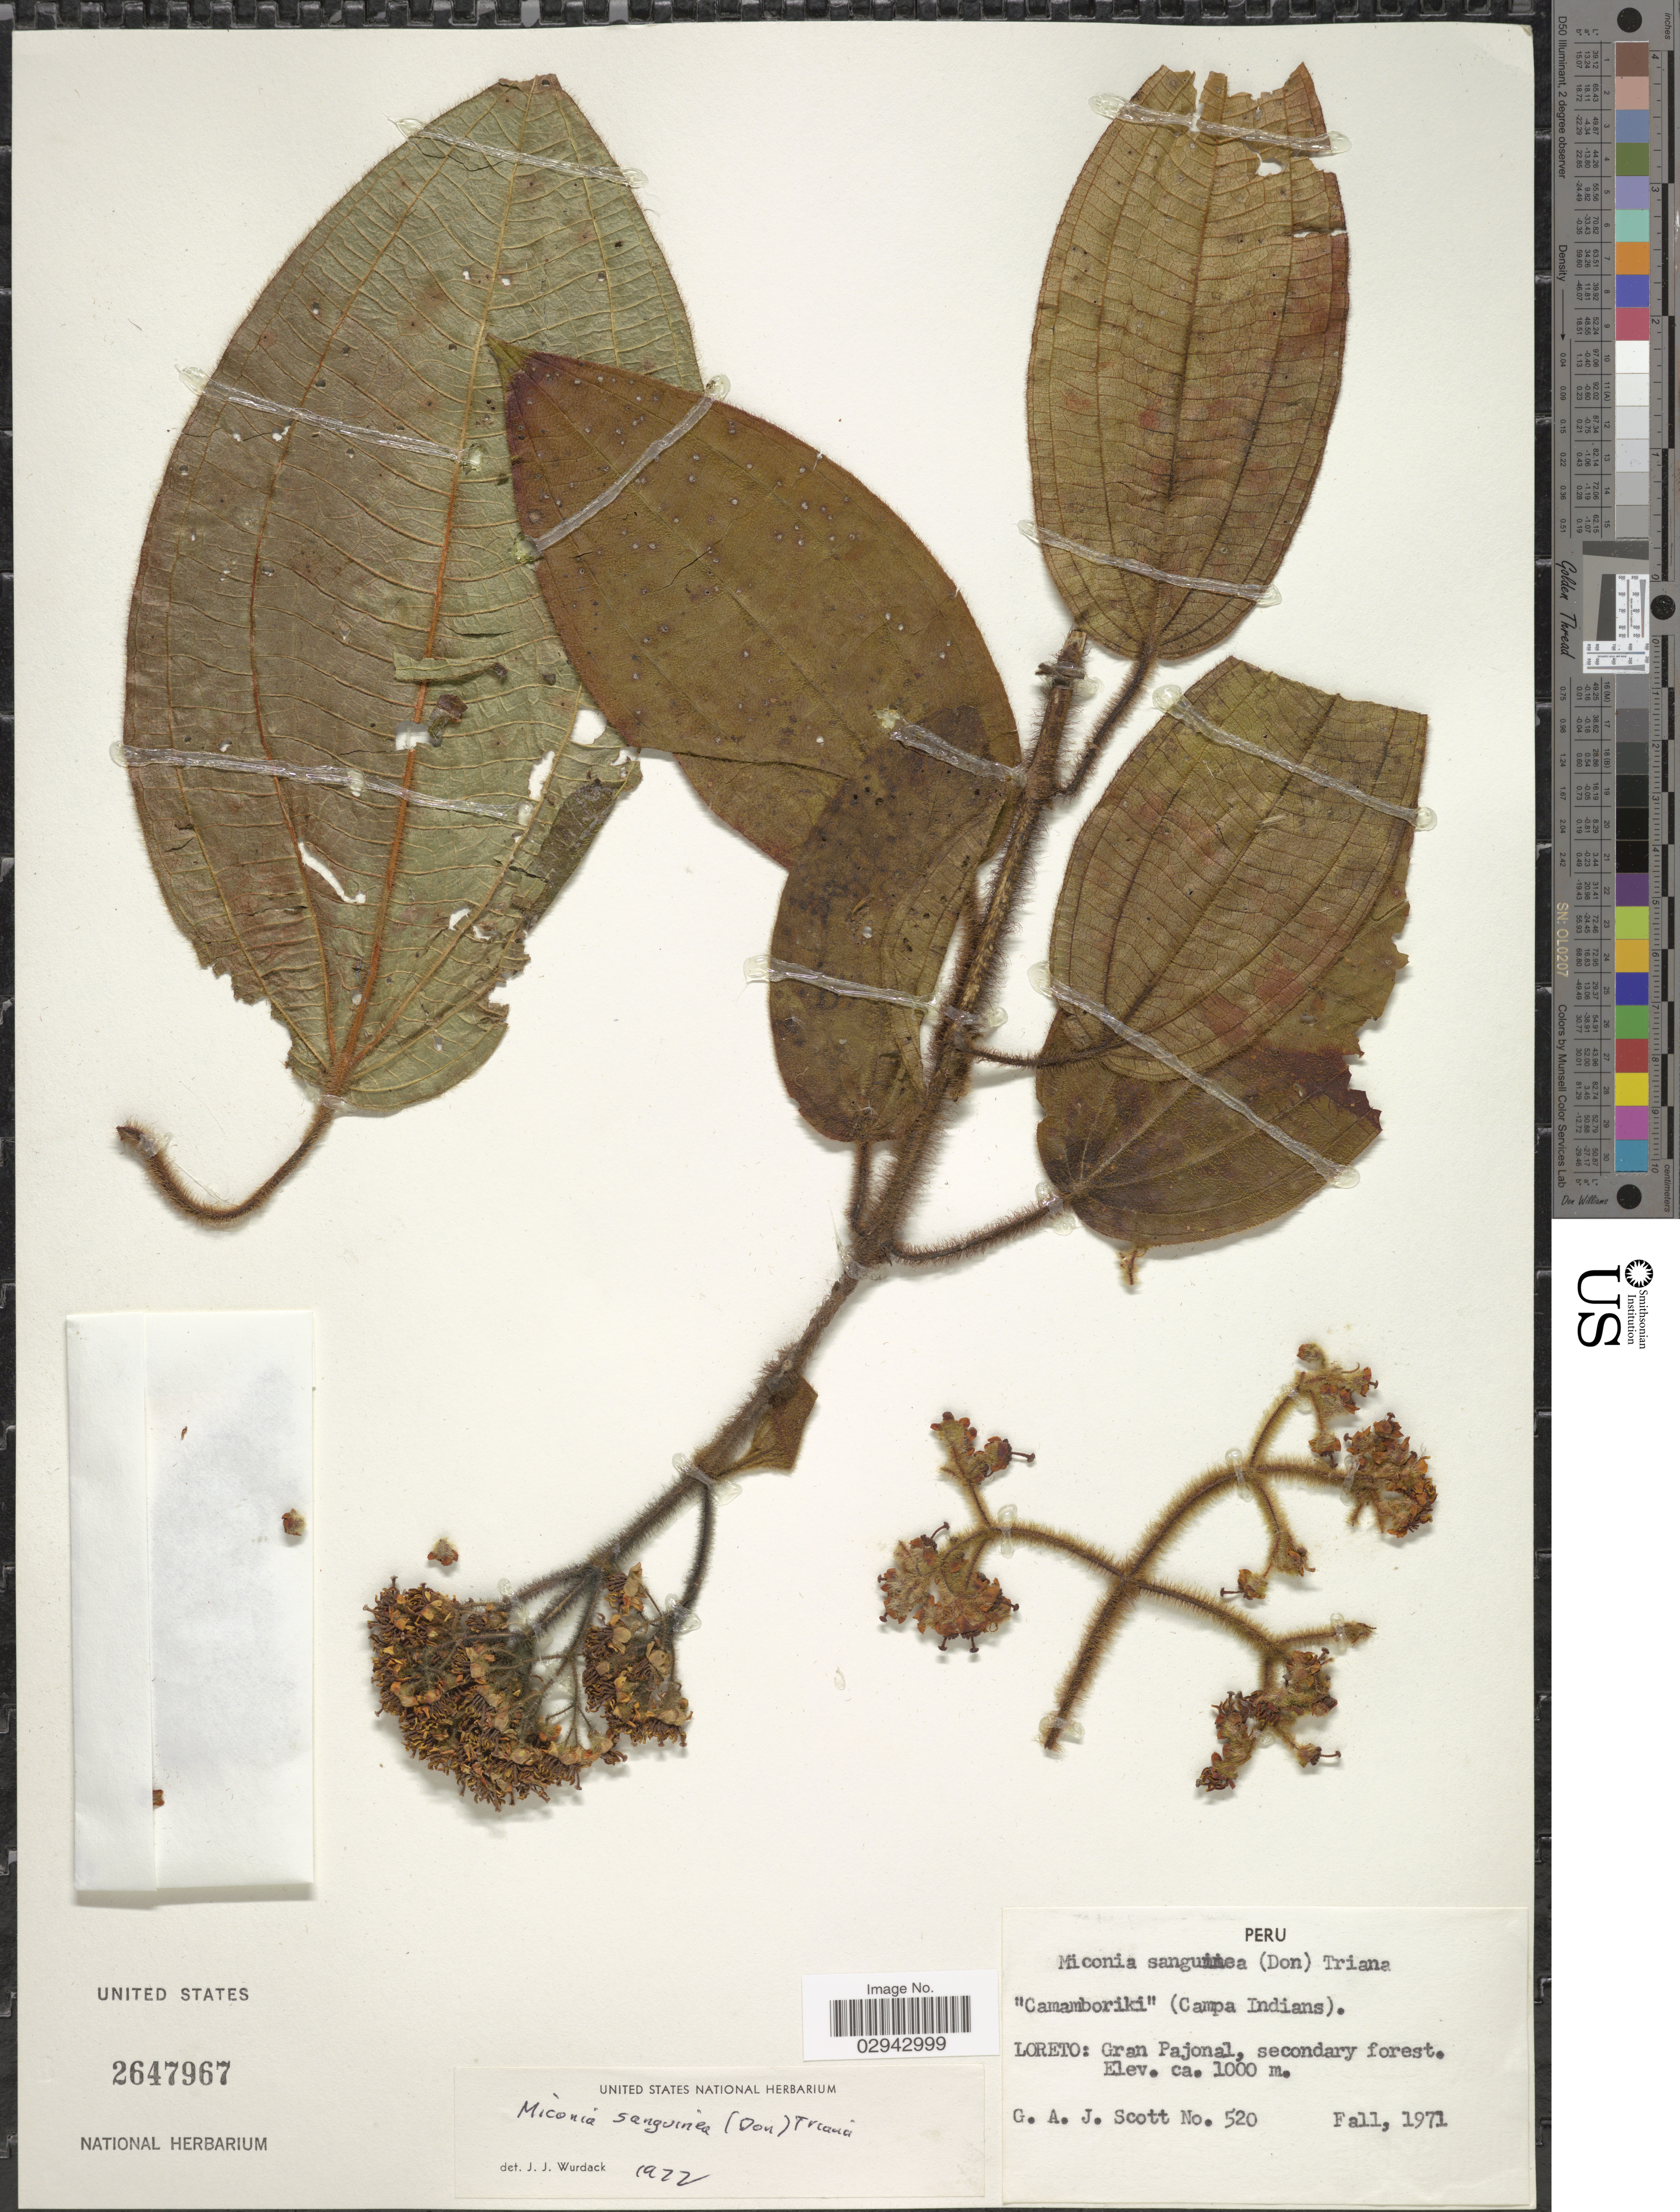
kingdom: Plantae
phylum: Tracheophyta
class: Magnoliopsida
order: Myrtales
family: Melastomataceae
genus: Miconia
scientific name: Miconia sanguinea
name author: (D. Don) Triana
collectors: G. Scott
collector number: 520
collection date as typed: Fall, 1971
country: Peru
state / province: Loreto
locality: Gran Pajonal.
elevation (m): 1000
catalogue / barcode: US 2647967